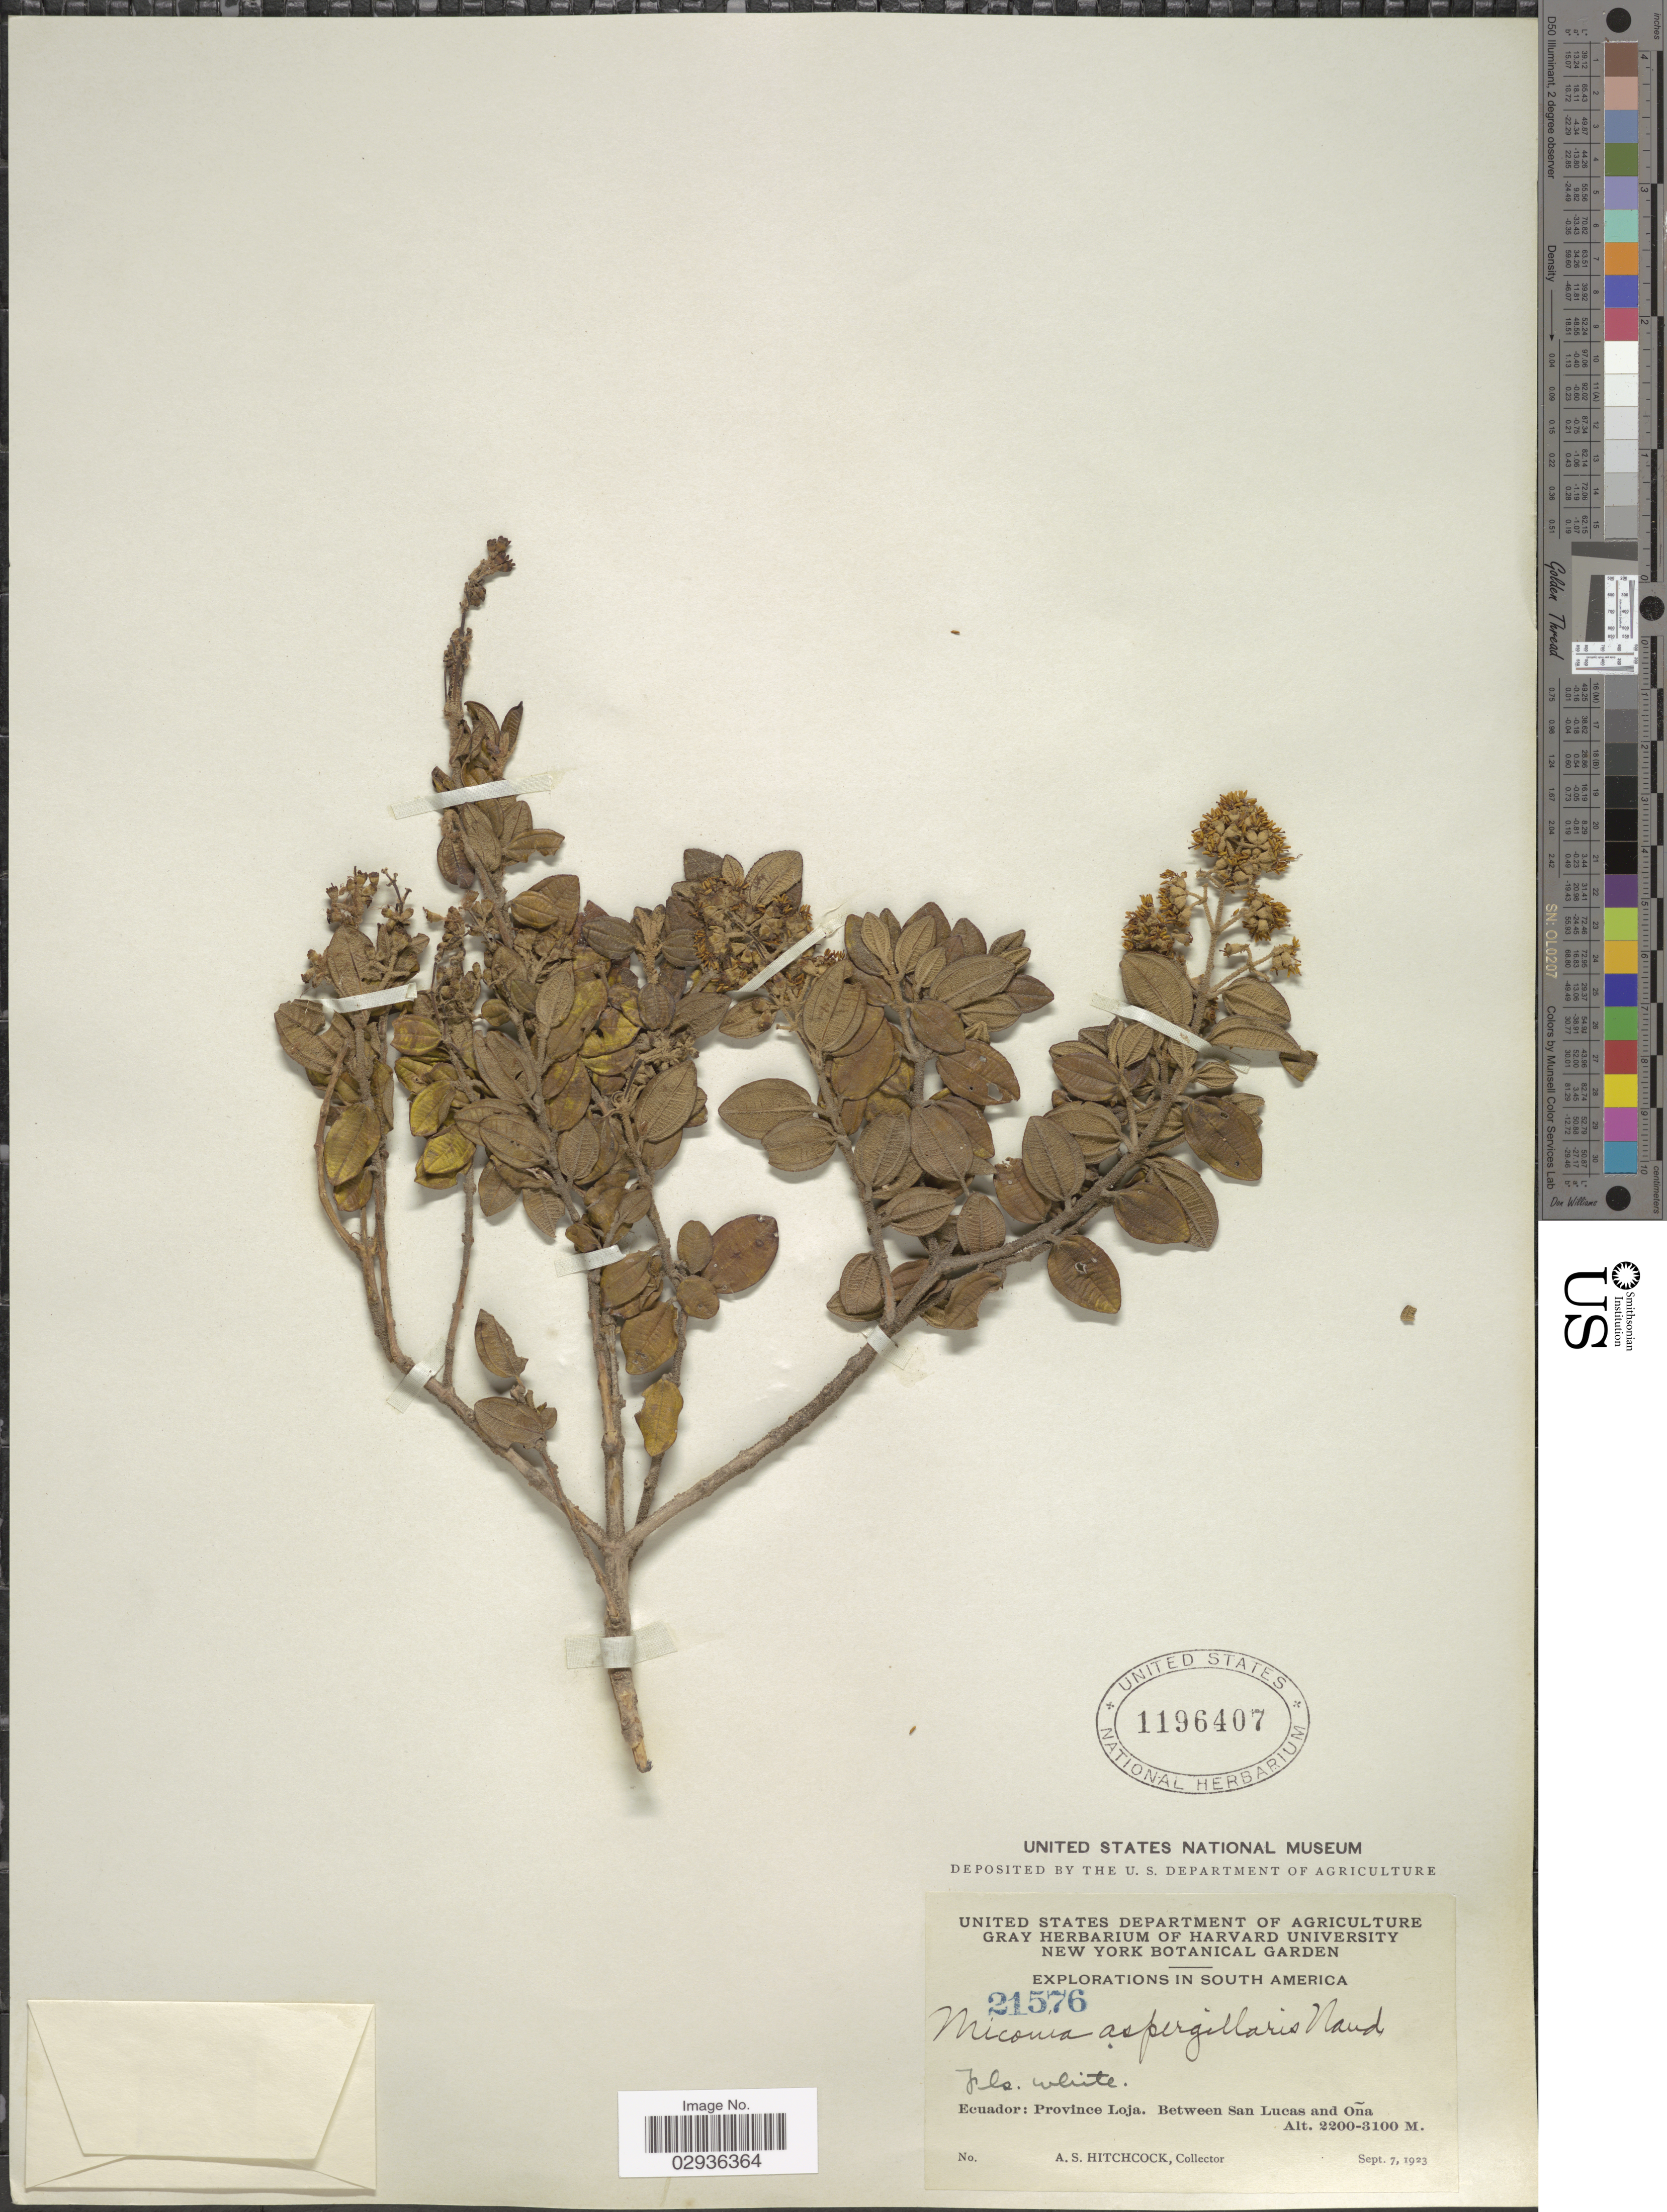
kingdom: Plantae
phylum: Tracheophyta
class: Magnoliopsida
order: Myrtales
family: Melastomataceae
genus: Miconia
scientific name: Miconia aspergillaris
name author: (Bonpl.) Naudin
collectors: A. S. Hitchcock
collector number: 21576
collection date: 1923-09-07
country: Ecuador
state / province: Loja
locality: Between San Lucas and Oña.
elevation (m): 2200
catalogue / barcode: US 1195407